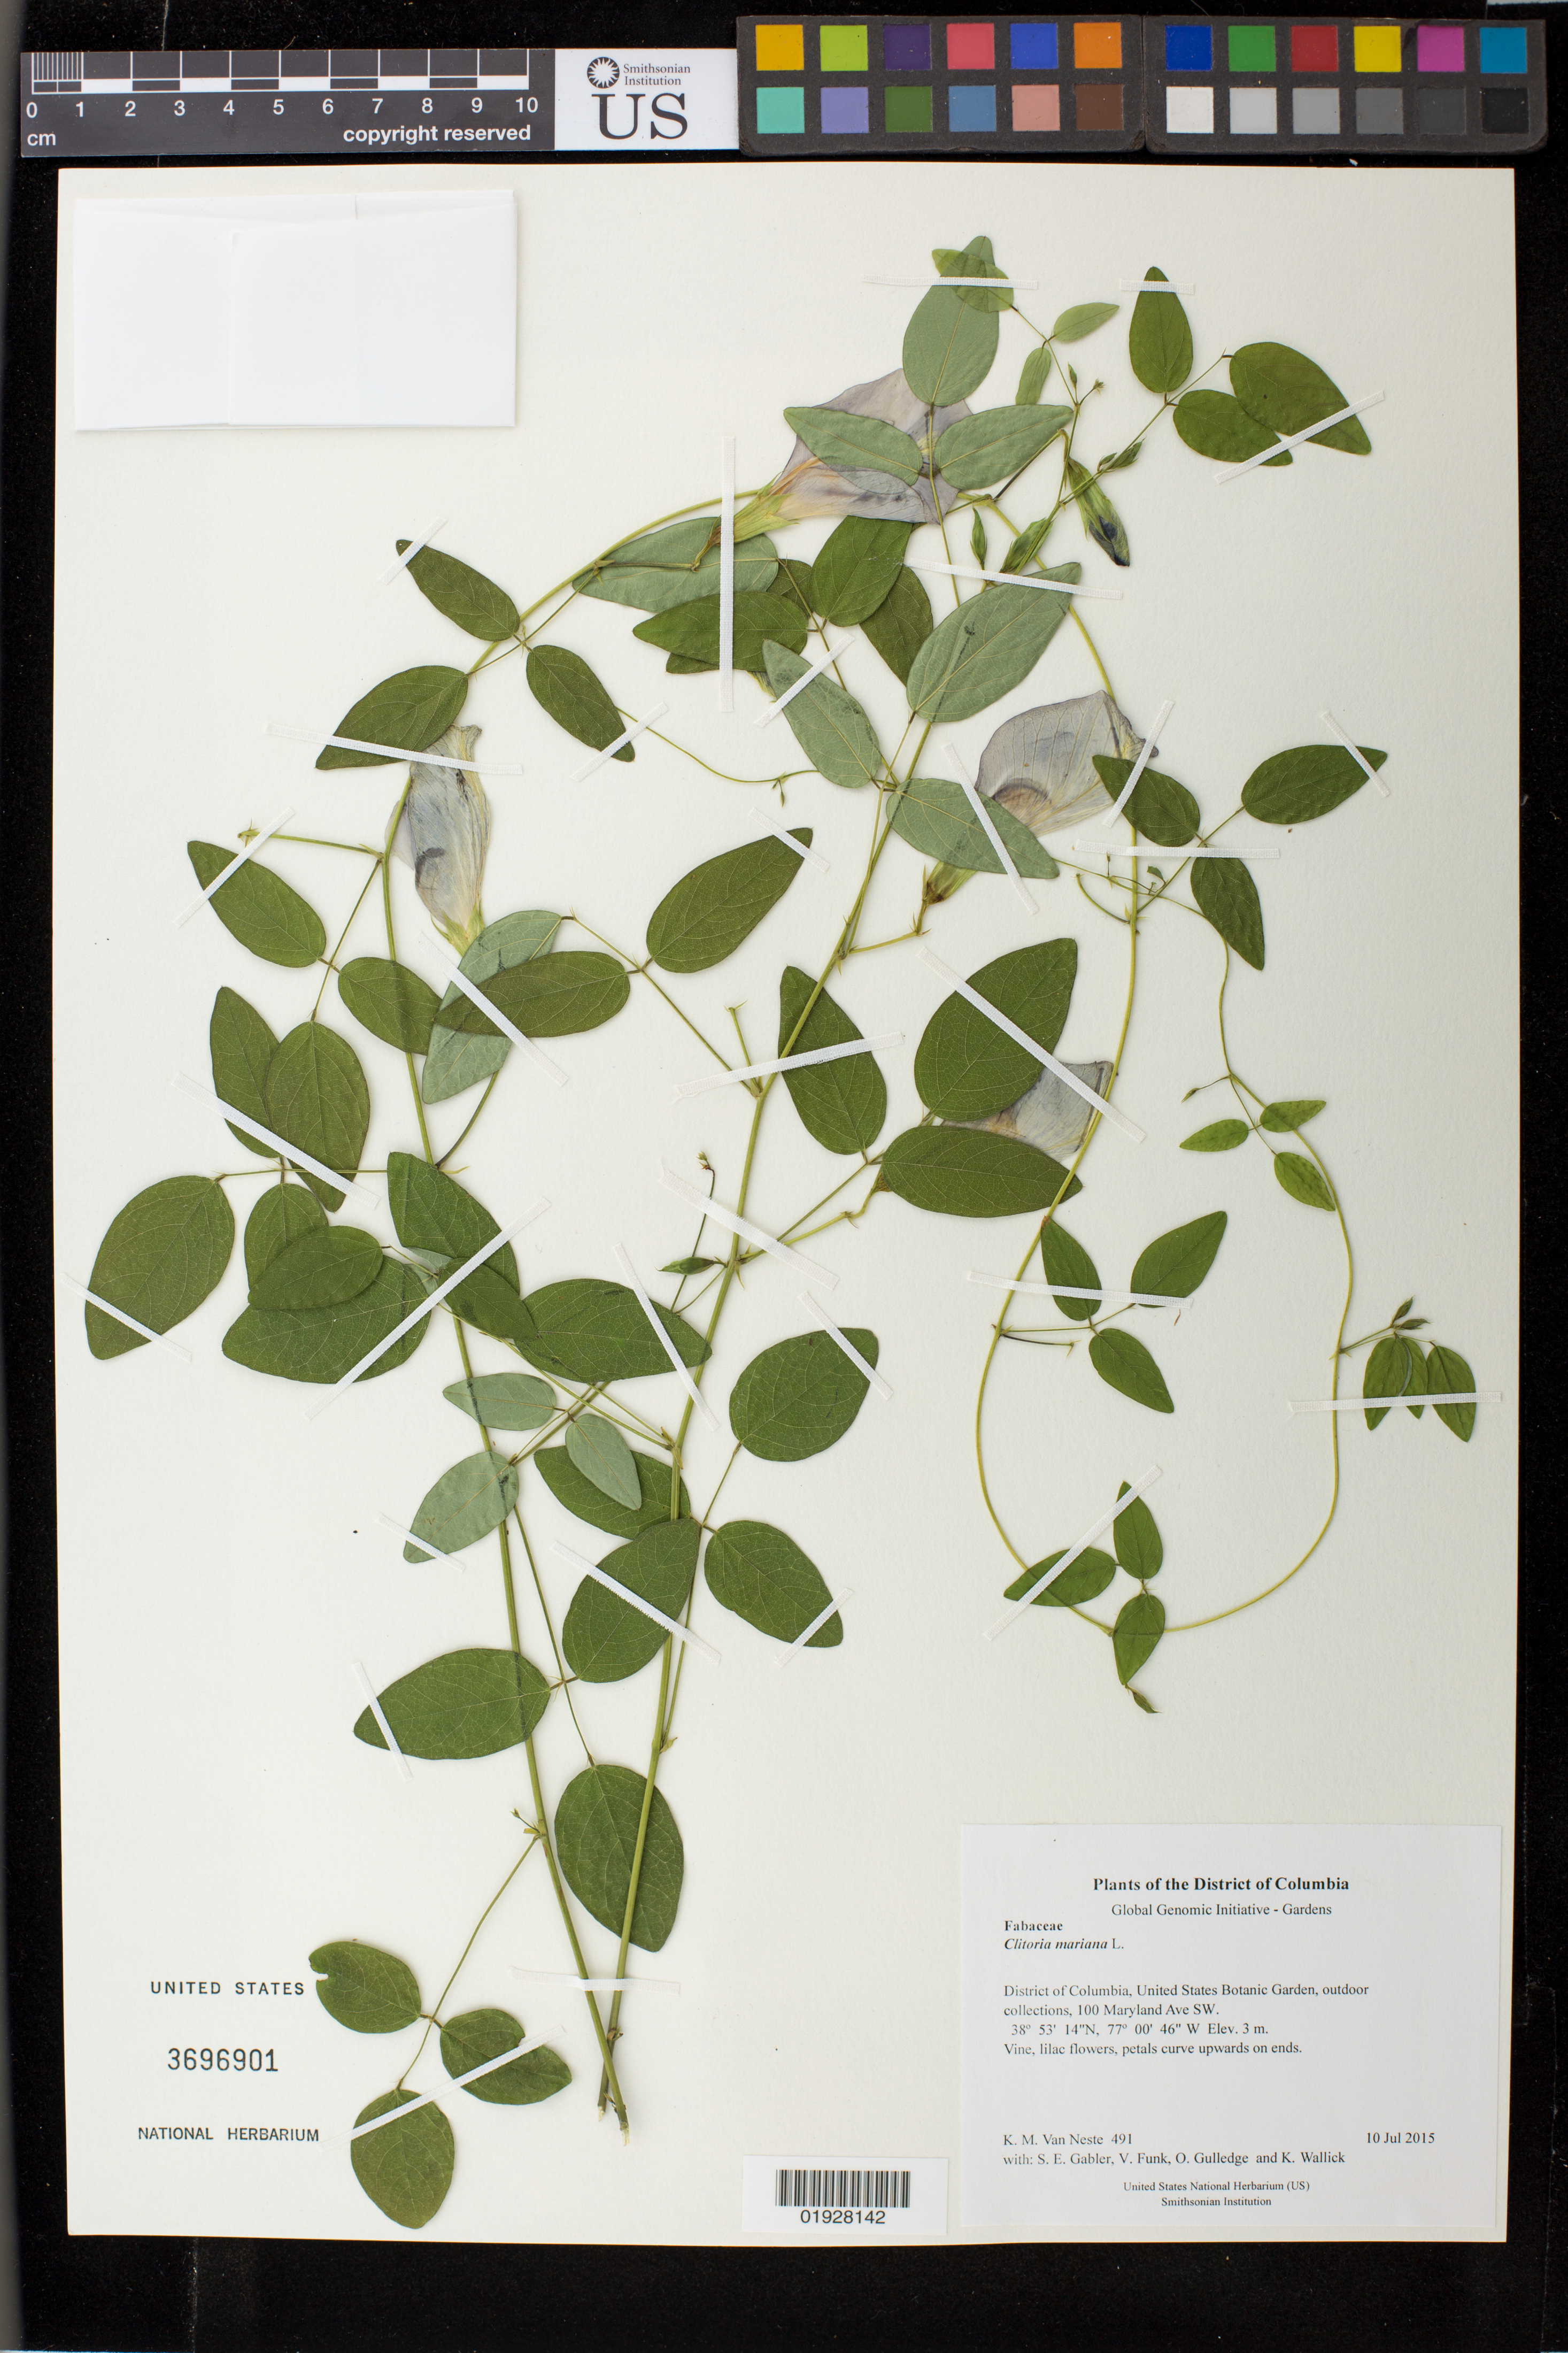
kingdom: Plantae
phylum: Tracheophyta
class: Magnoliopsida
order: Fabales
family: Fabaceae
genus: Clitoria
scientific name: Clitoria mariana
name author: L.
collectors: K. M. Van Neste, S. E. Gabler, V. Funk, O. Gulledge & K. Wallick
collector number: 491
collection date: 2015-07-10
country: United States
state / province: District of Columbia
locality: United States Botanic Garden, outdoor collections, 100 Maryland Ave SW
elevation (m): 3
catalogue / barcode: US 3696901